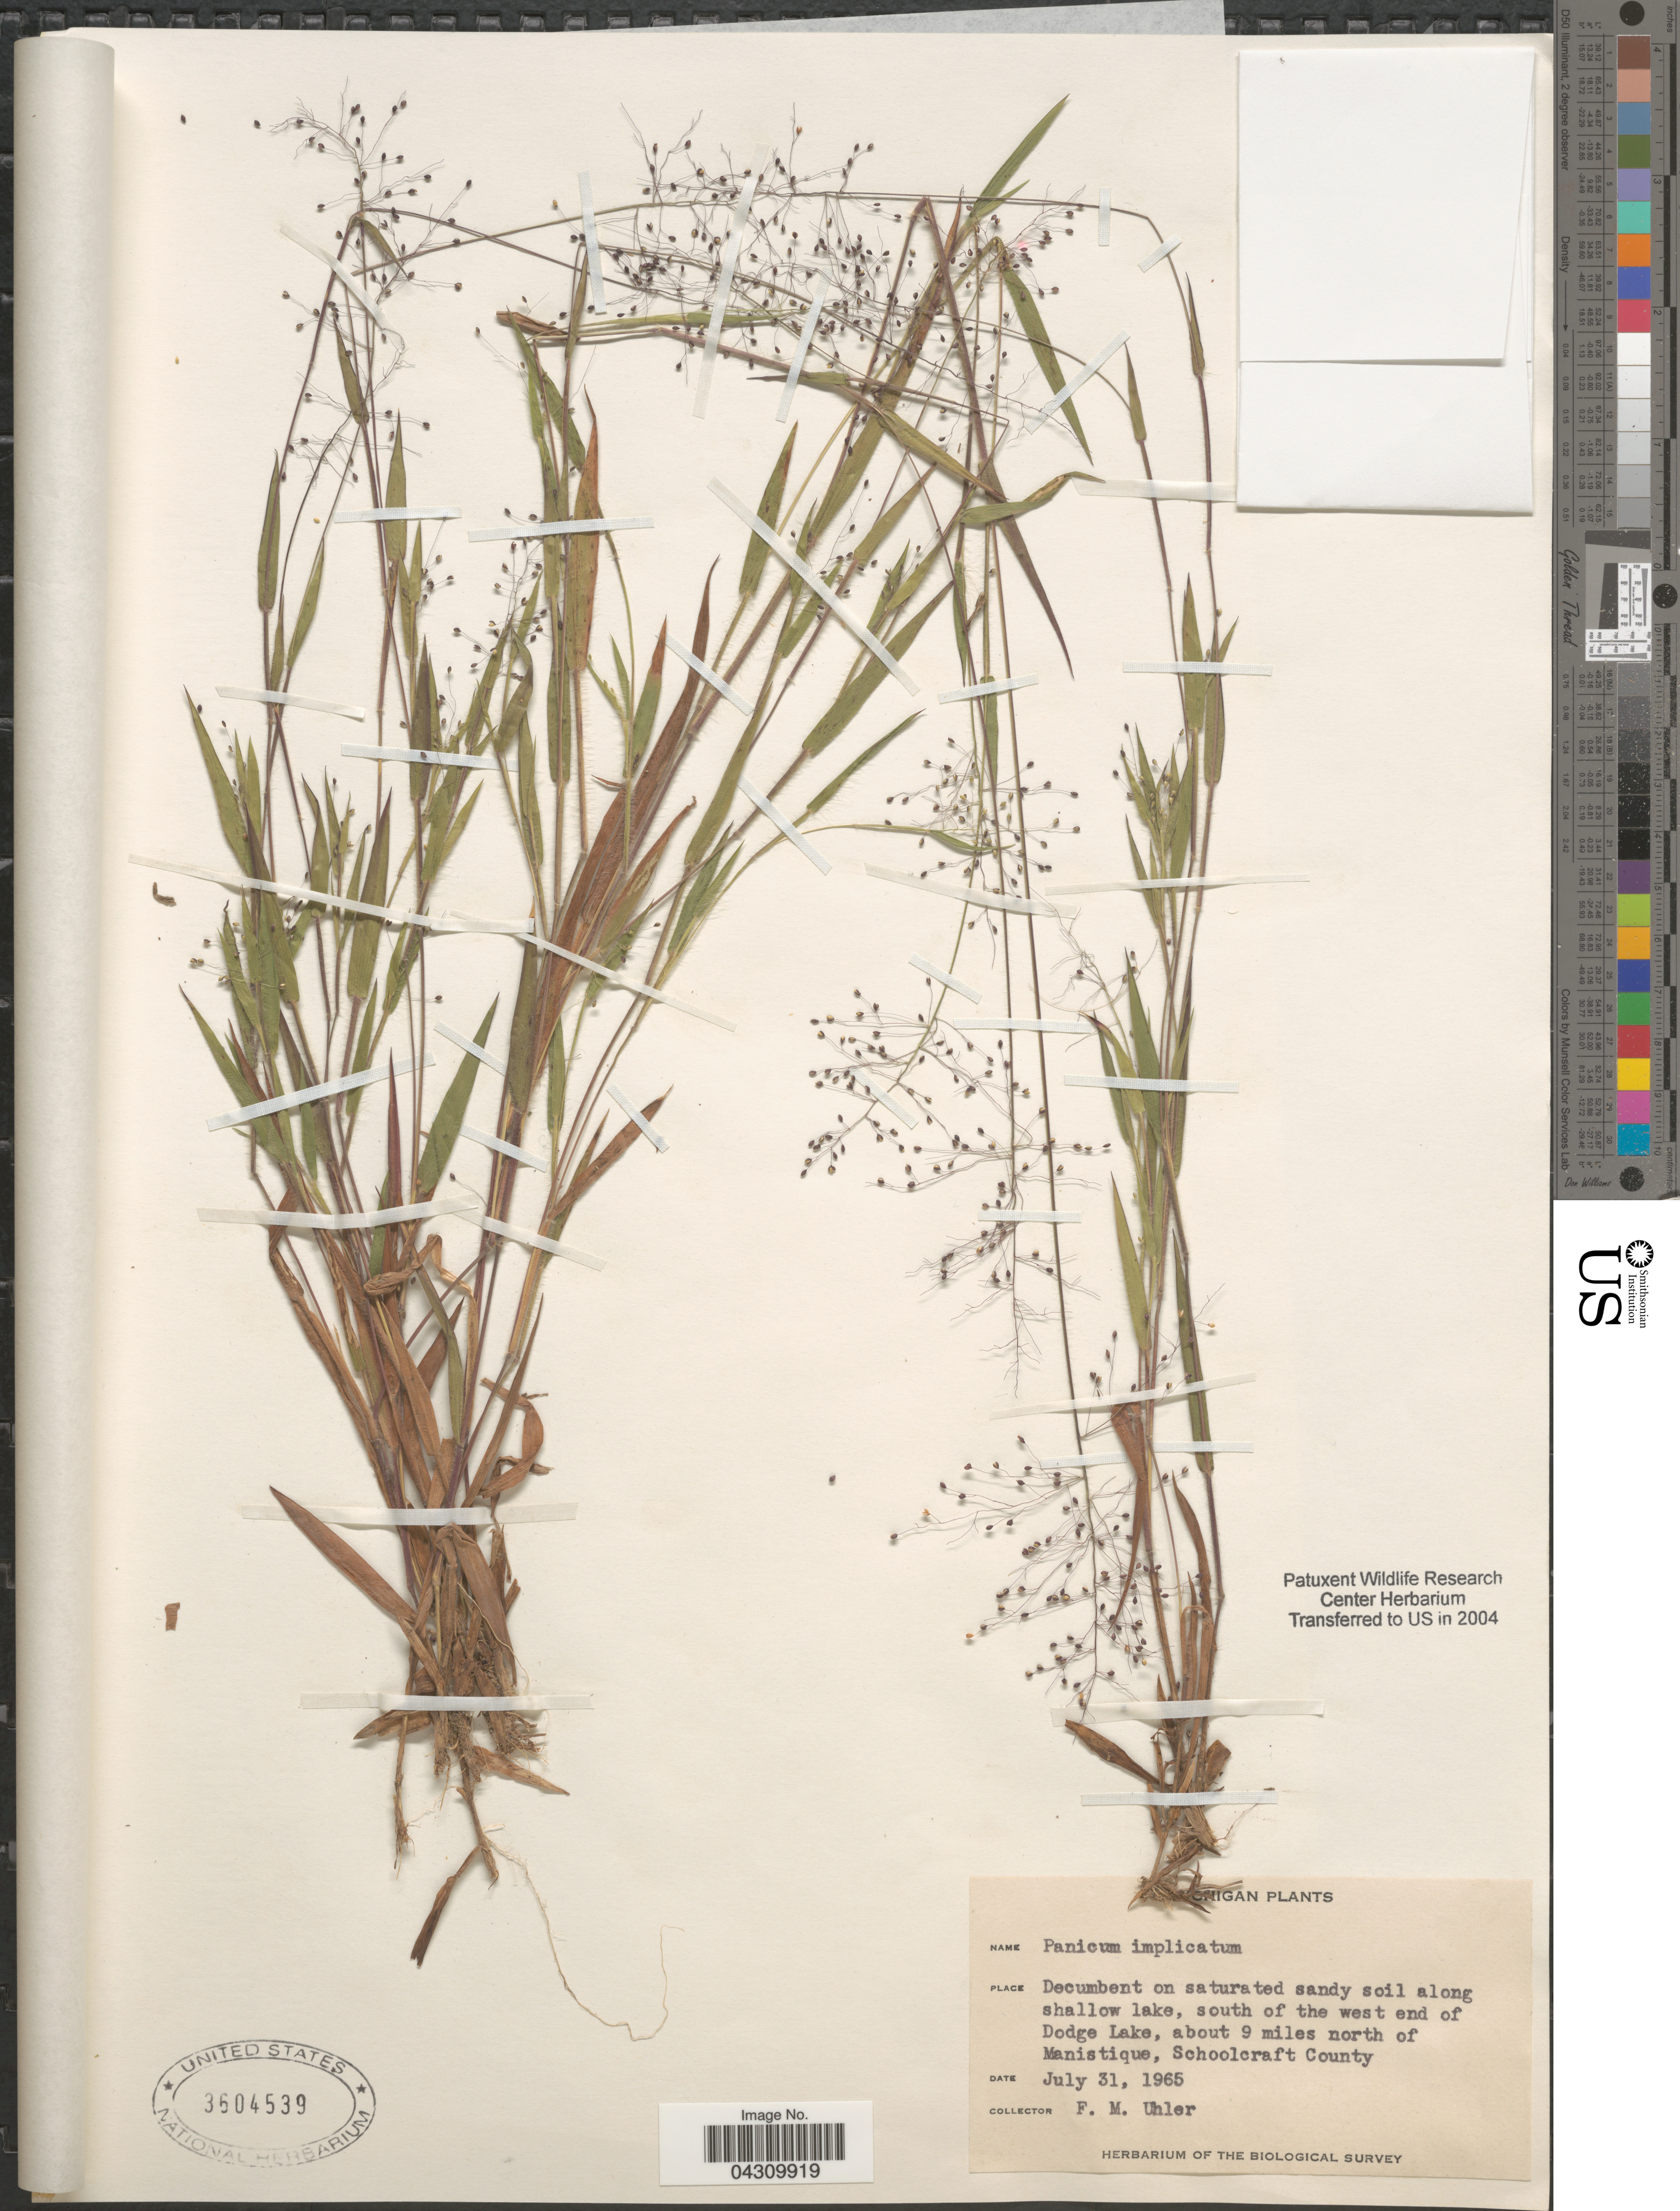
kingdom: Plantae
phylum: Tracheophyta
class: Liliopsida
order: Poales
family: Poaceae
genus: Dichanthelium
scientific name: Dichanthelium acuminatum var. acuminatum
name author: (Sw.) Gould & C.A. Clark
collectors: F. M. Uhler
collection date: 1965-07-31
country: United States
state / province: Michigan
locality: Decumbent on saturated sandy soil along shallow lake, south of the west end of Dodge Lake, about 9 miles north of Manistique, Schoolcraft County. The Biological Survey.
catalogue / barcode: US 3604539